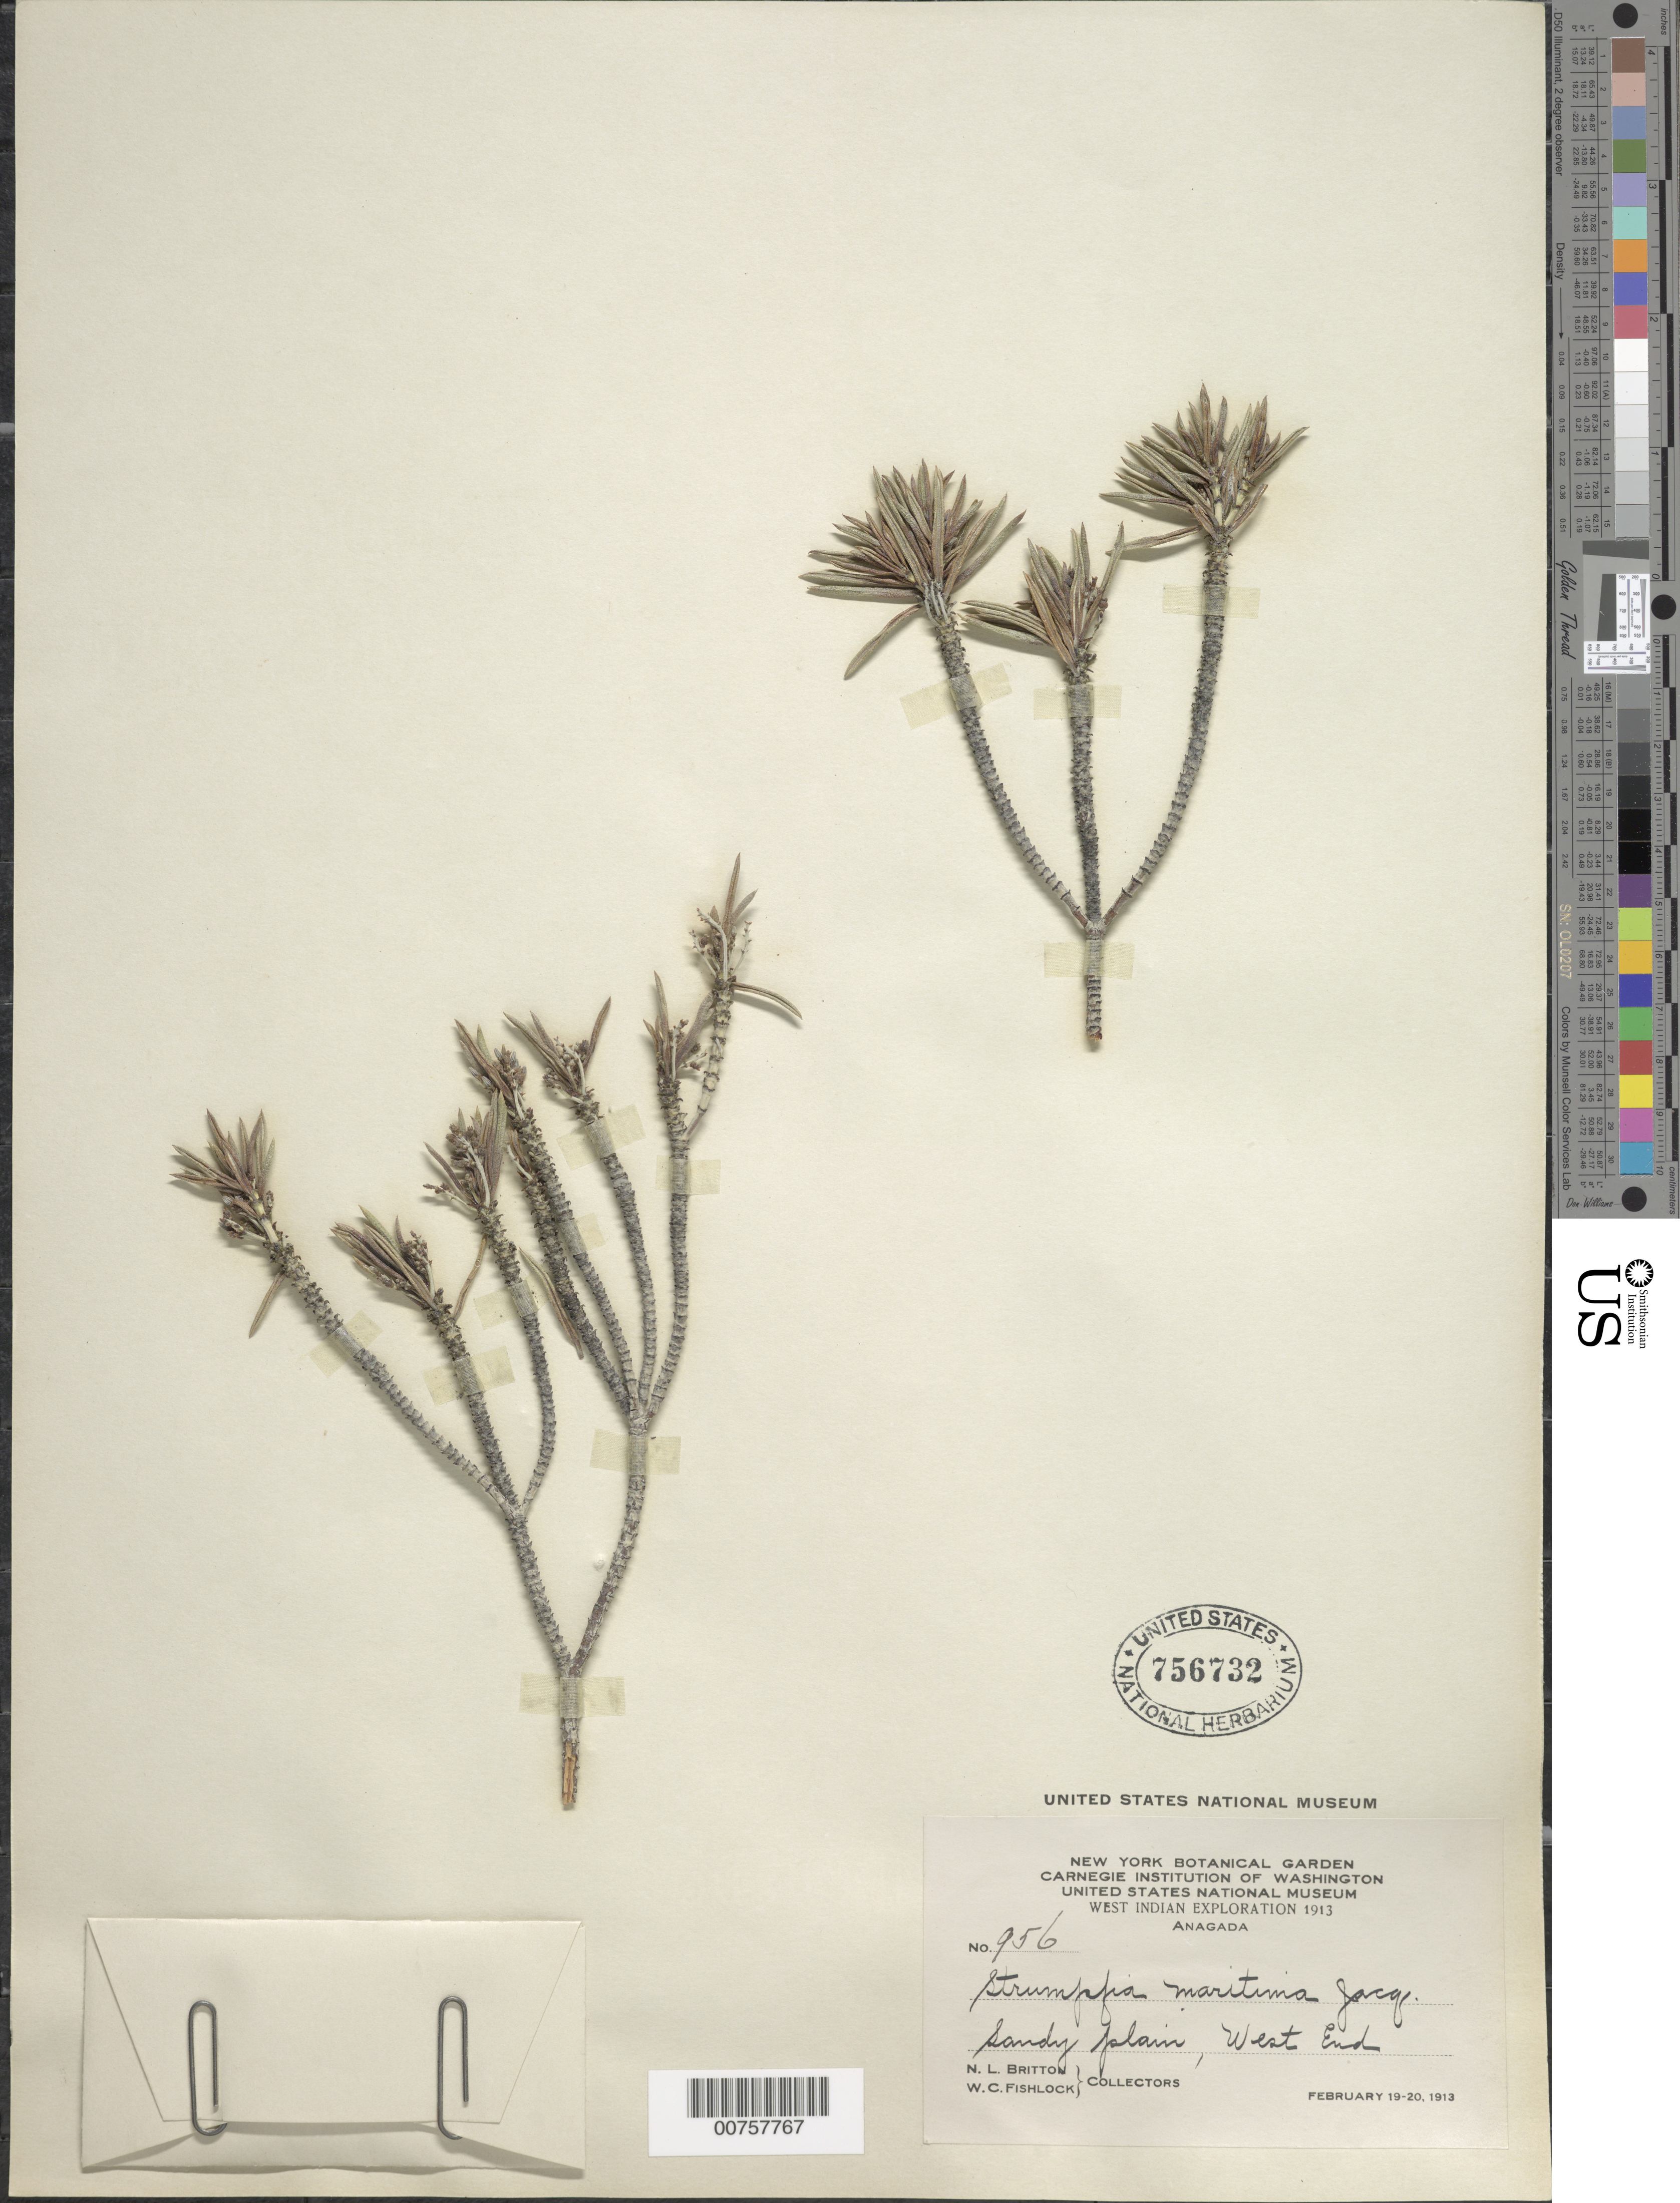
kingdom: Plantae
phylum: Tracheophyta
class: Magnoliopsida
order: Gentianales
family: Rubiaceae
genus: Strumpfia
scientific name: Strumpfia maritima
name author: Jacq.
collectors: N. Britton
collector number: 956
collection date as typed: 19 Feb 1913 to 20 Feb 1913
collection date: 1913-02-19/1913-02-20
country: U.S. Virgin Islands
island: Anegada Island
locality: West End.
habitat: Sandy plain.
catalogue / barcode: US 756732